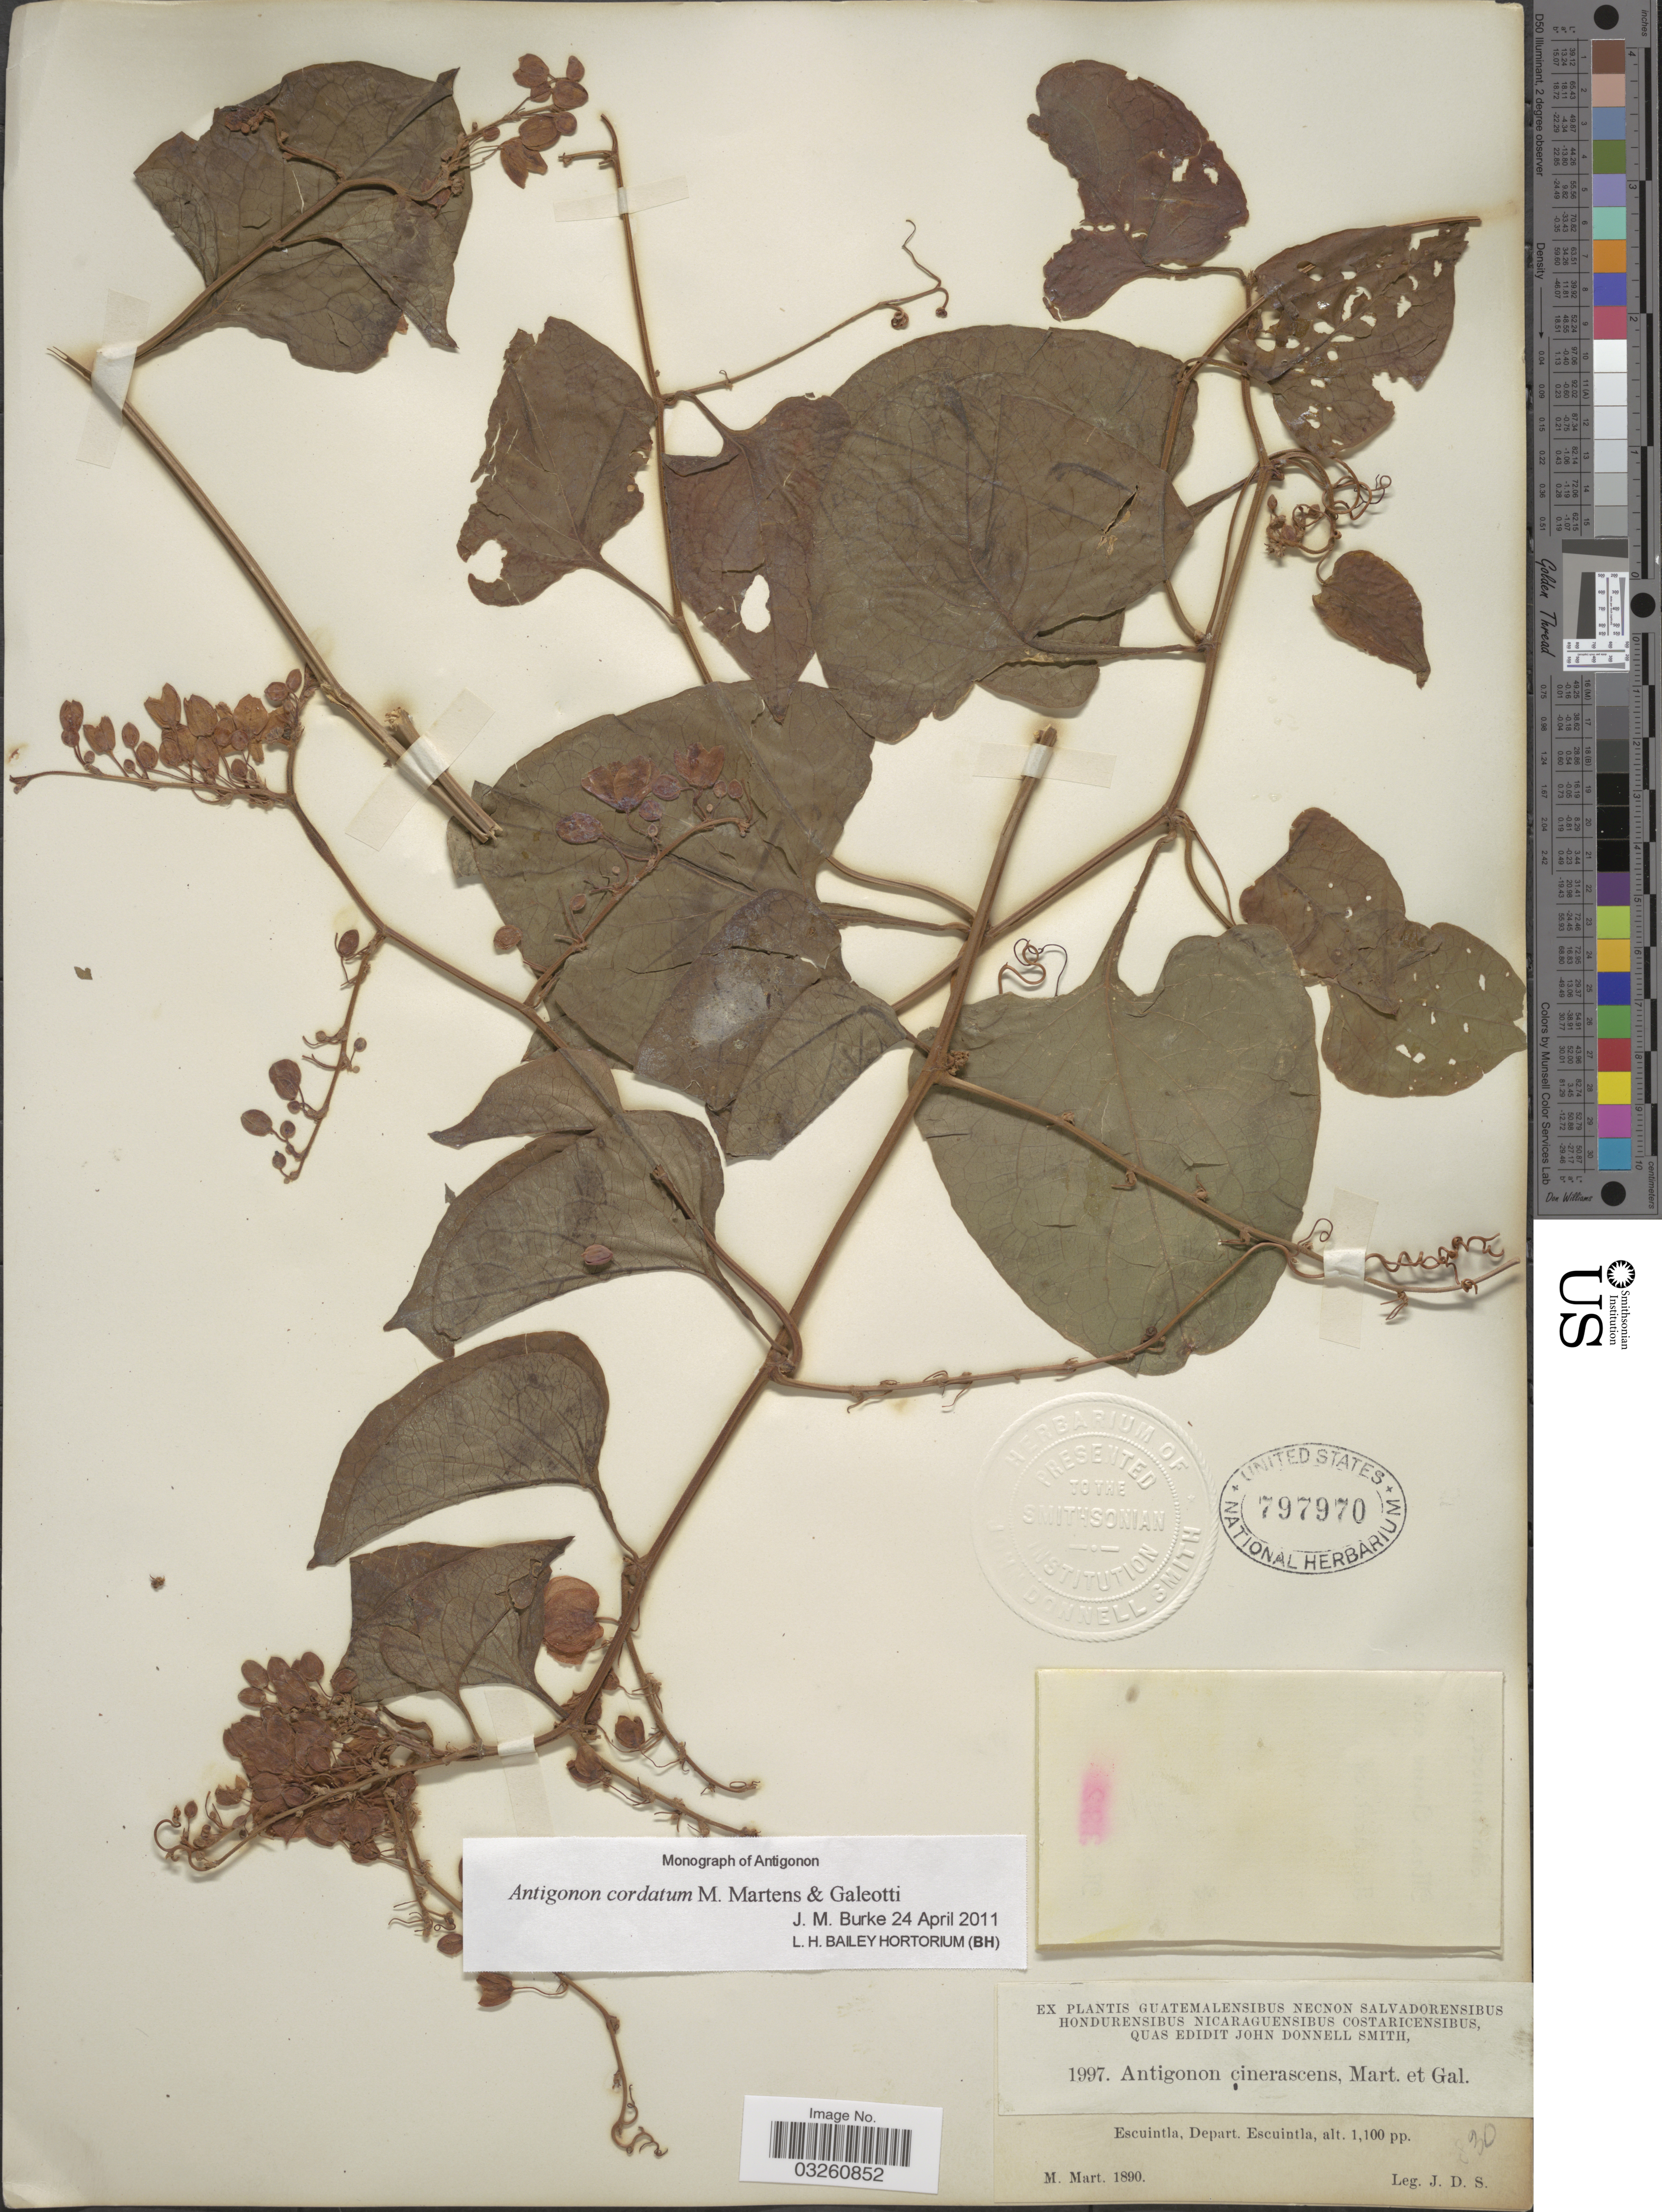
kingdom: Plantae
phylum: Tracheophyta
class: Magnoliopsida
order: Caryophyllales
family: Polygonaceae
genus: Antigonon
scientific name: Antigonon cordatum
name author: M. Martens & Galeotti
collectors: J. Donnell Smith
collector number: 1997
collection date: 1890-03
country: Guatemala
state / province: Escuintla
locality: Escuintla, Depart. Escuintla.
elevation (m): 335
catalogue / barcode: US 797970